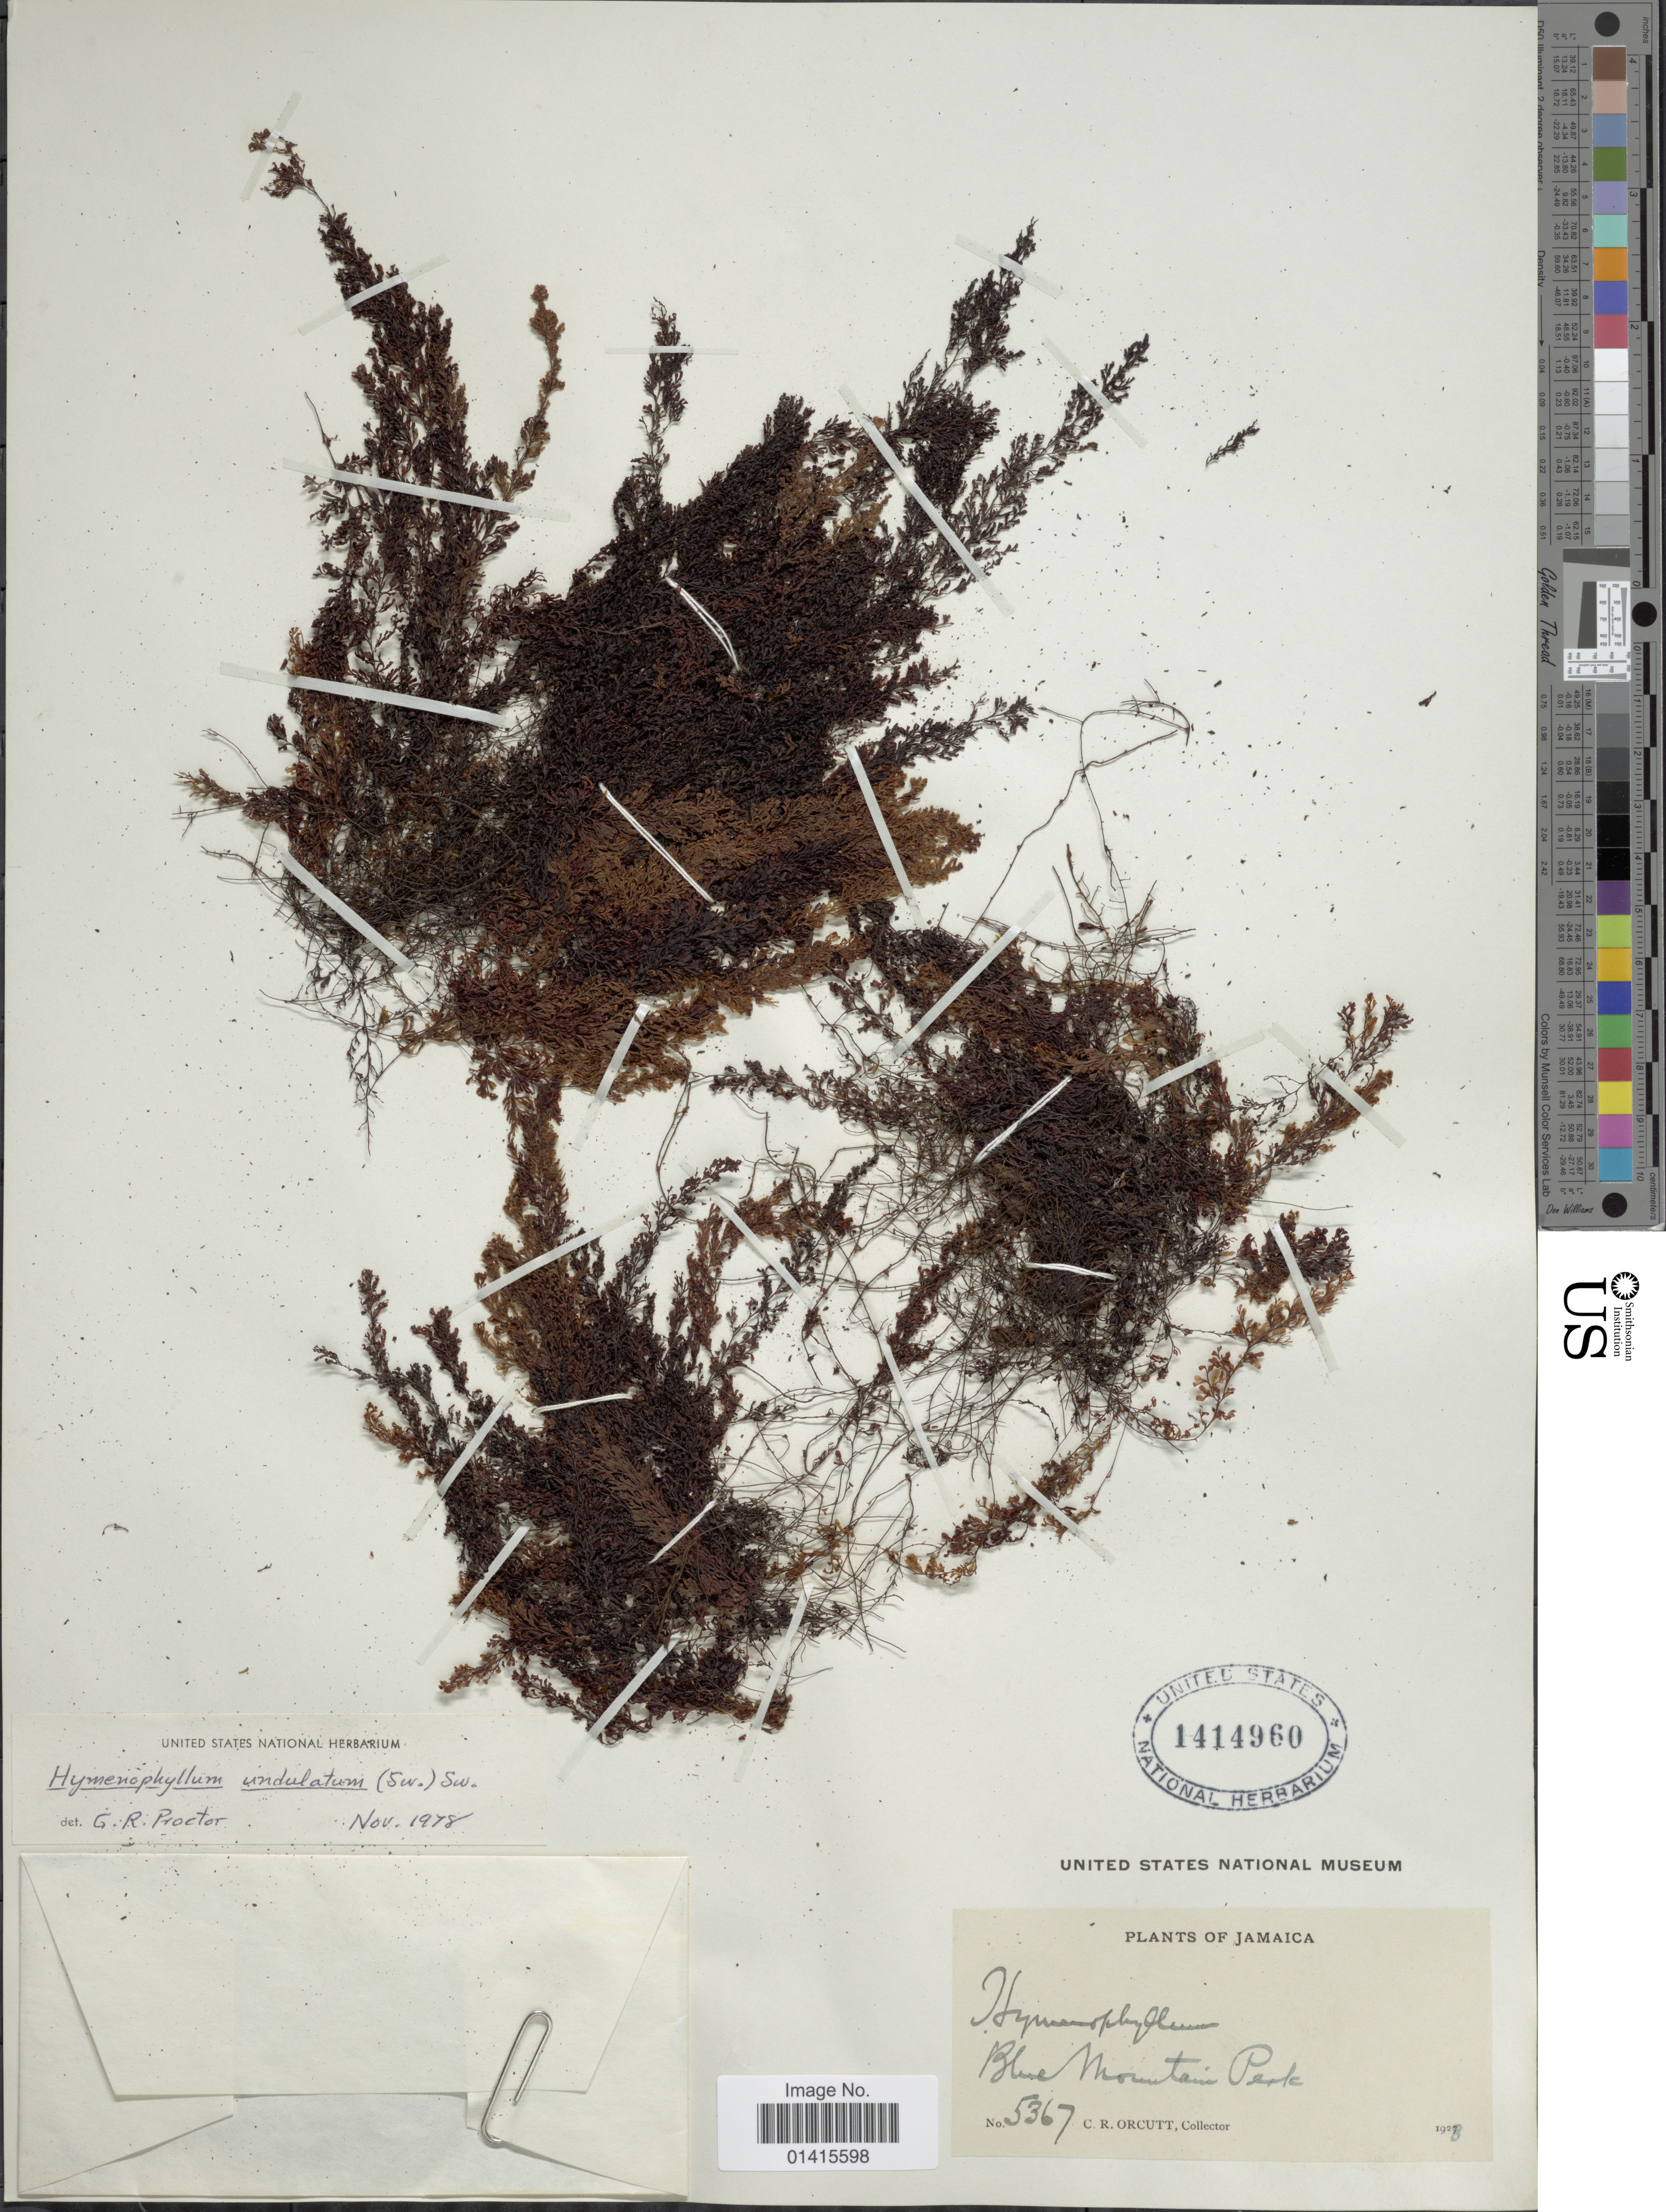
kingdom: Plantae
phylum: Tracheophyta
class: Polypodiopsida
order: Hymenophyllales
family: Hymenophyllaceae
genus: Hymenophyllum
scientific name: Hymenophyllum undulatum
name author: (Sw.) Sw.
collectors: C. R. Orcutt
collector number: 5367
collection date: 1928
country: Jamaica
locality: Blue mountain Peak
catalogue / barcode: US 1414960